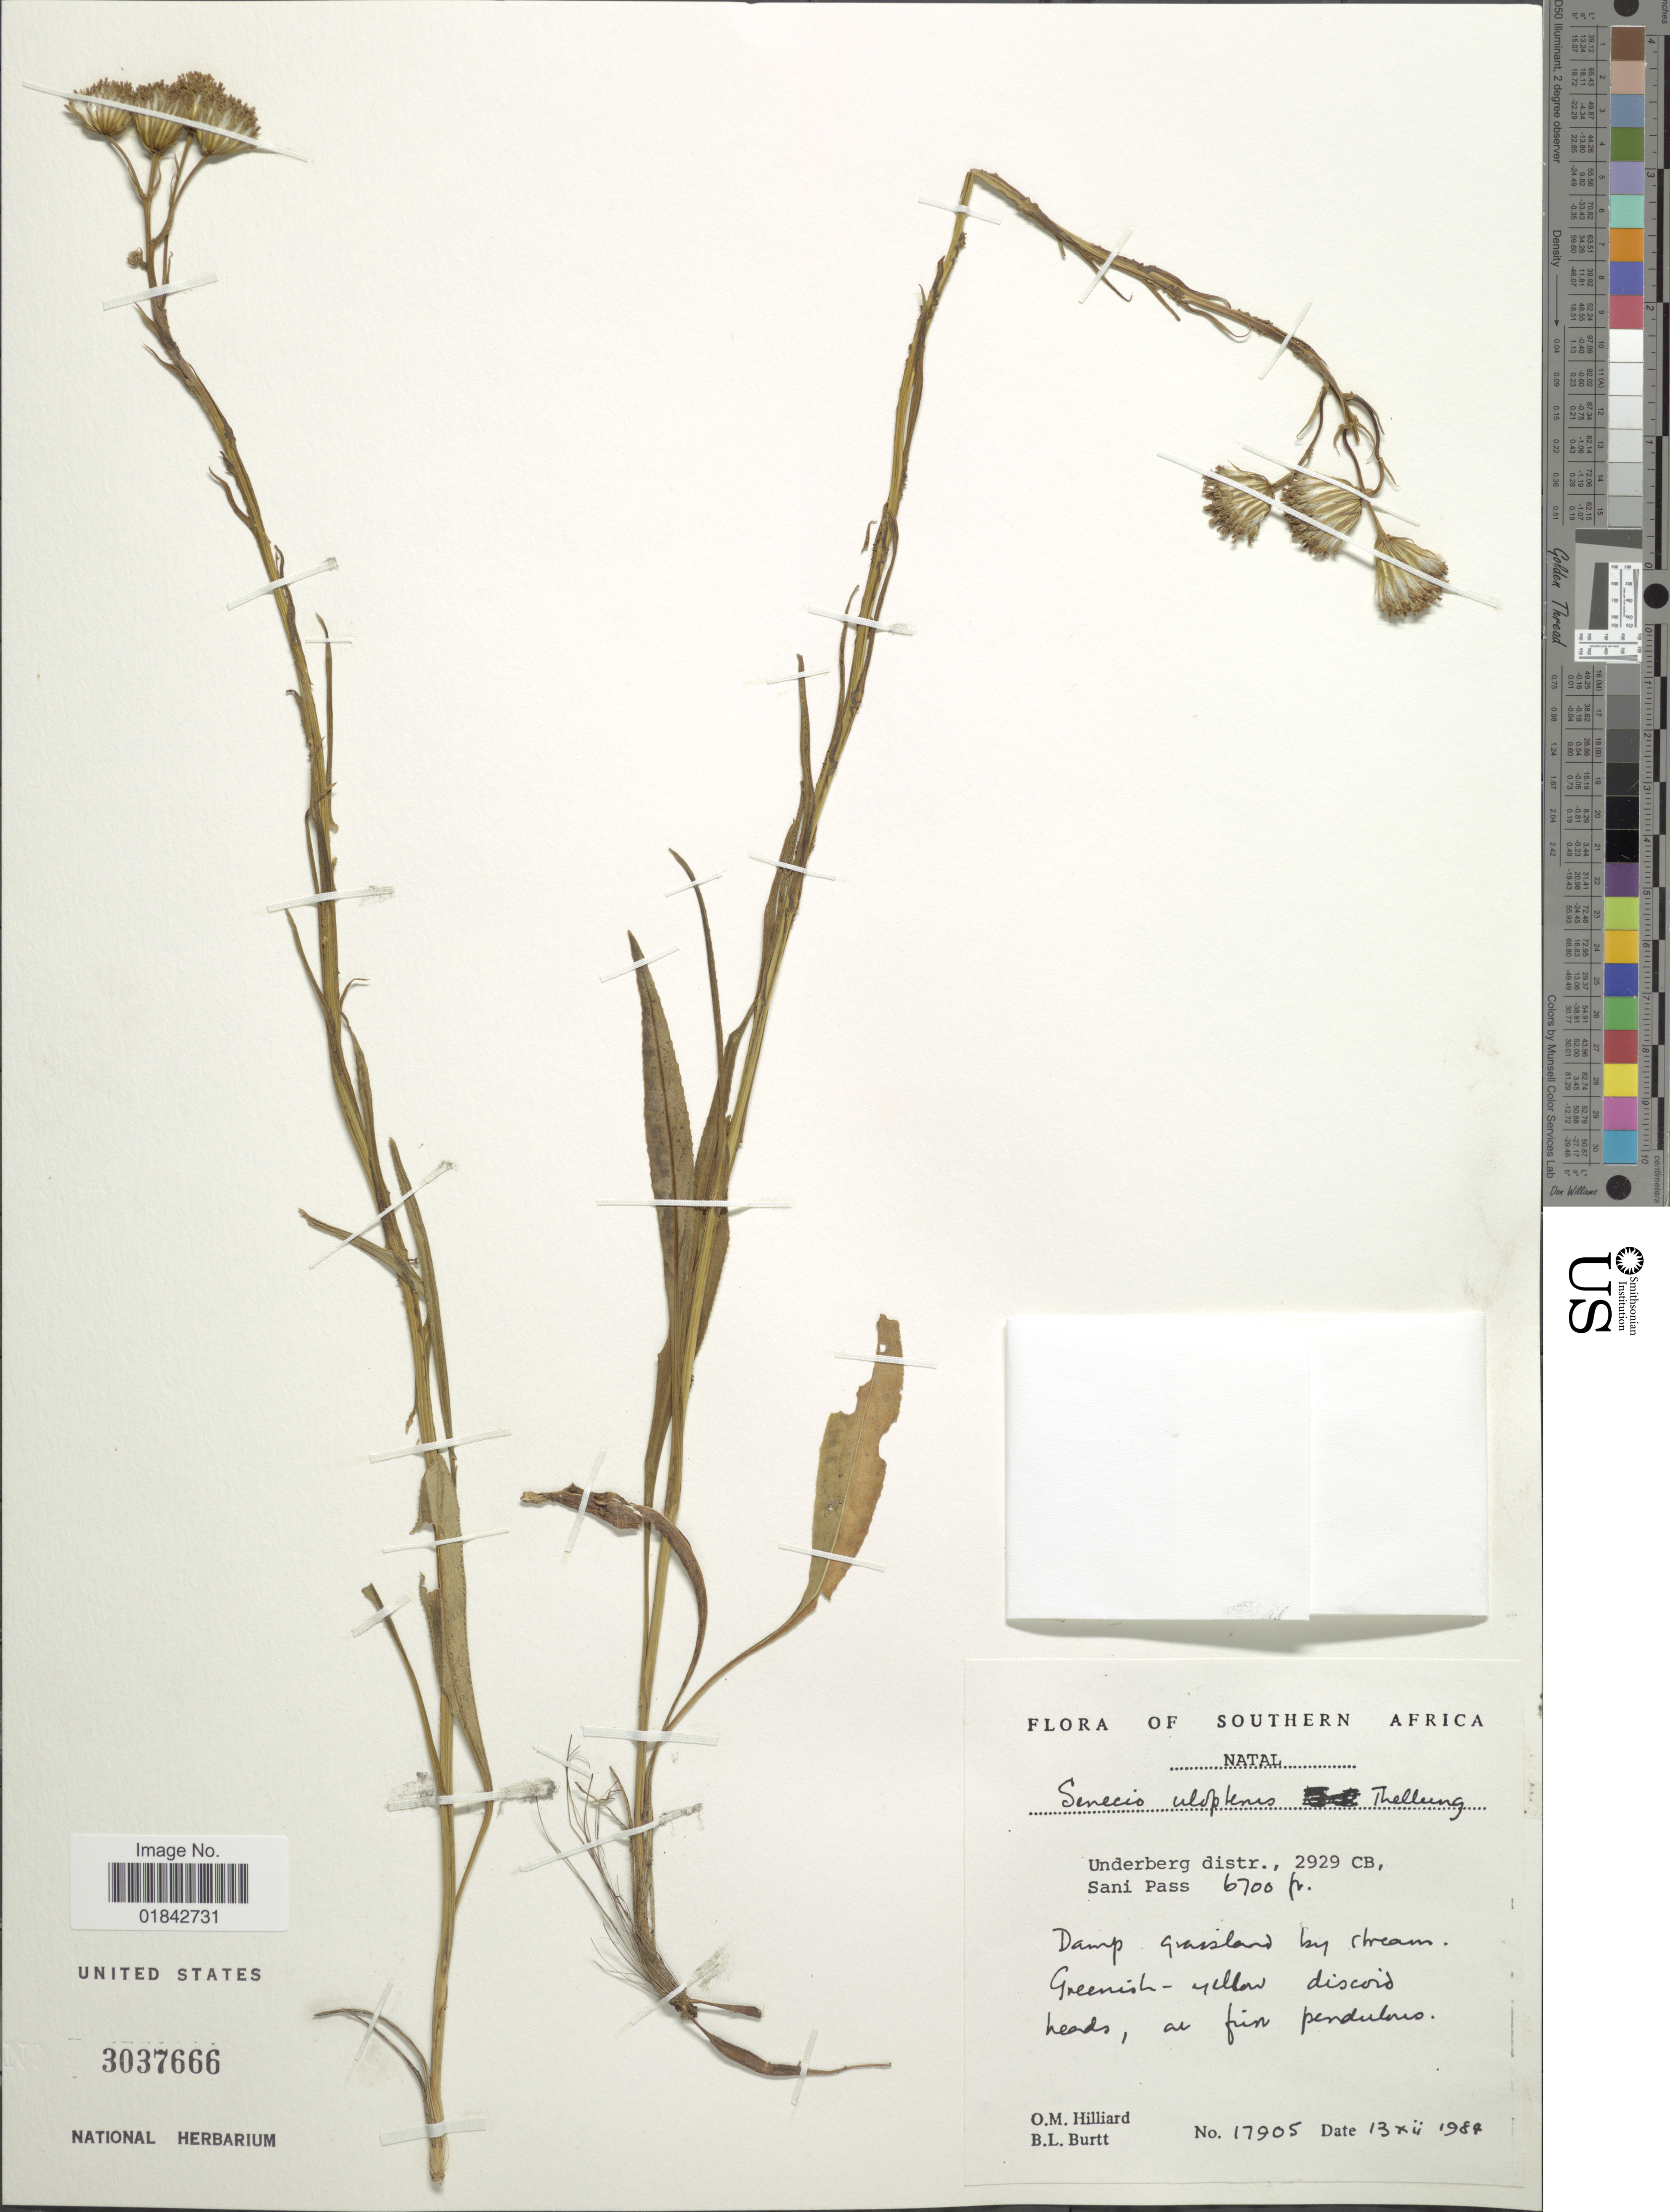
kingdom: Plantae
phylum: Tracheophyta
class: Magnoliopsida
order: Asterales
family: Asteraceae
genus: Senecio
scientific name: Senecio ulopterus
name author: Thellung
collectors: O. M. Hilliard & B. L. Burtt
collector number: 17905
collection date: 1989-12-13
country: South Africa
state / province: KwaZulu-Natal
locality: Natal, Underberg distr., 2929 CB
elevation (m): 2042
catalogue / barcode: US 3037666